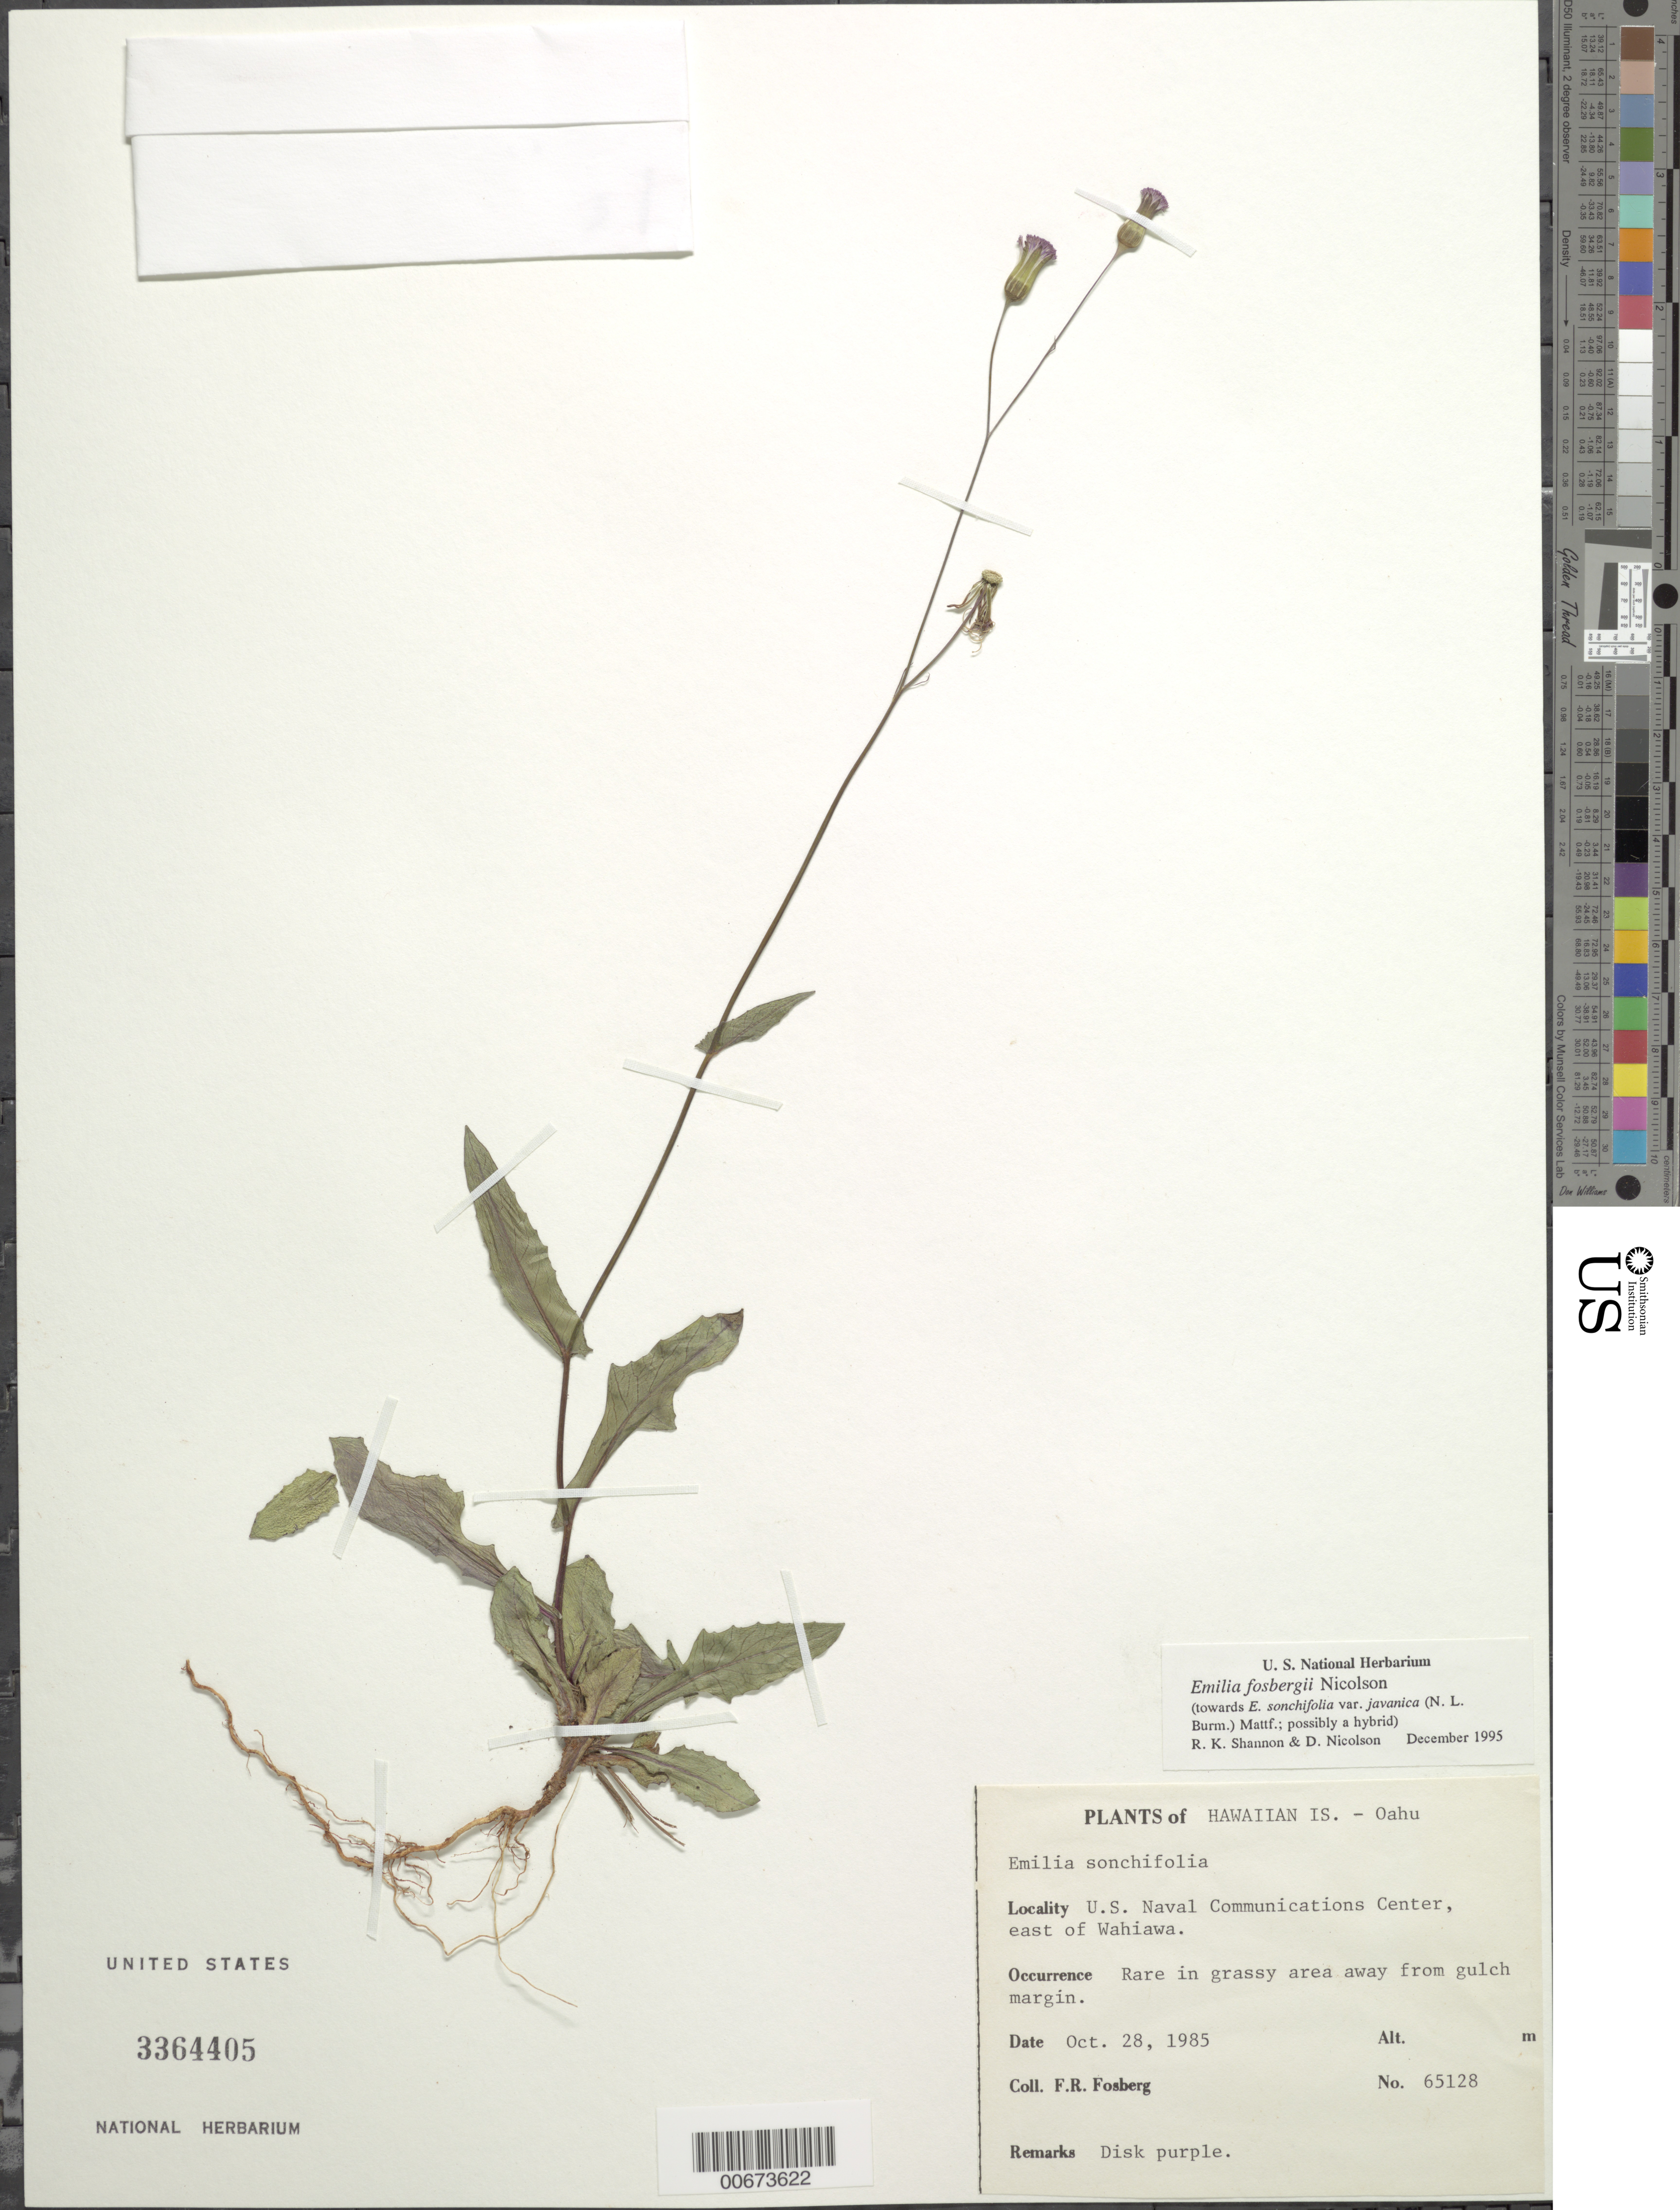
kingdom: Plantae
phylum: Tracheophyta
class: Magnoliopsida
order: Asterales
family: Asteraceae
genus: Emilia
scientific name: Emilia fosbergii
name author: Nicolson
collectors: F. R. Fosberg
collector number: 65128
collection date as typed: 28 Oct 1985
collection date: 1985-10-28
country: United States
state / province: Hawaii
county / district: Honolulu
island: Oahu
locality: U.S. Naval Communications Center, E of Wahiawa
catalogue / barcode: US 3364405